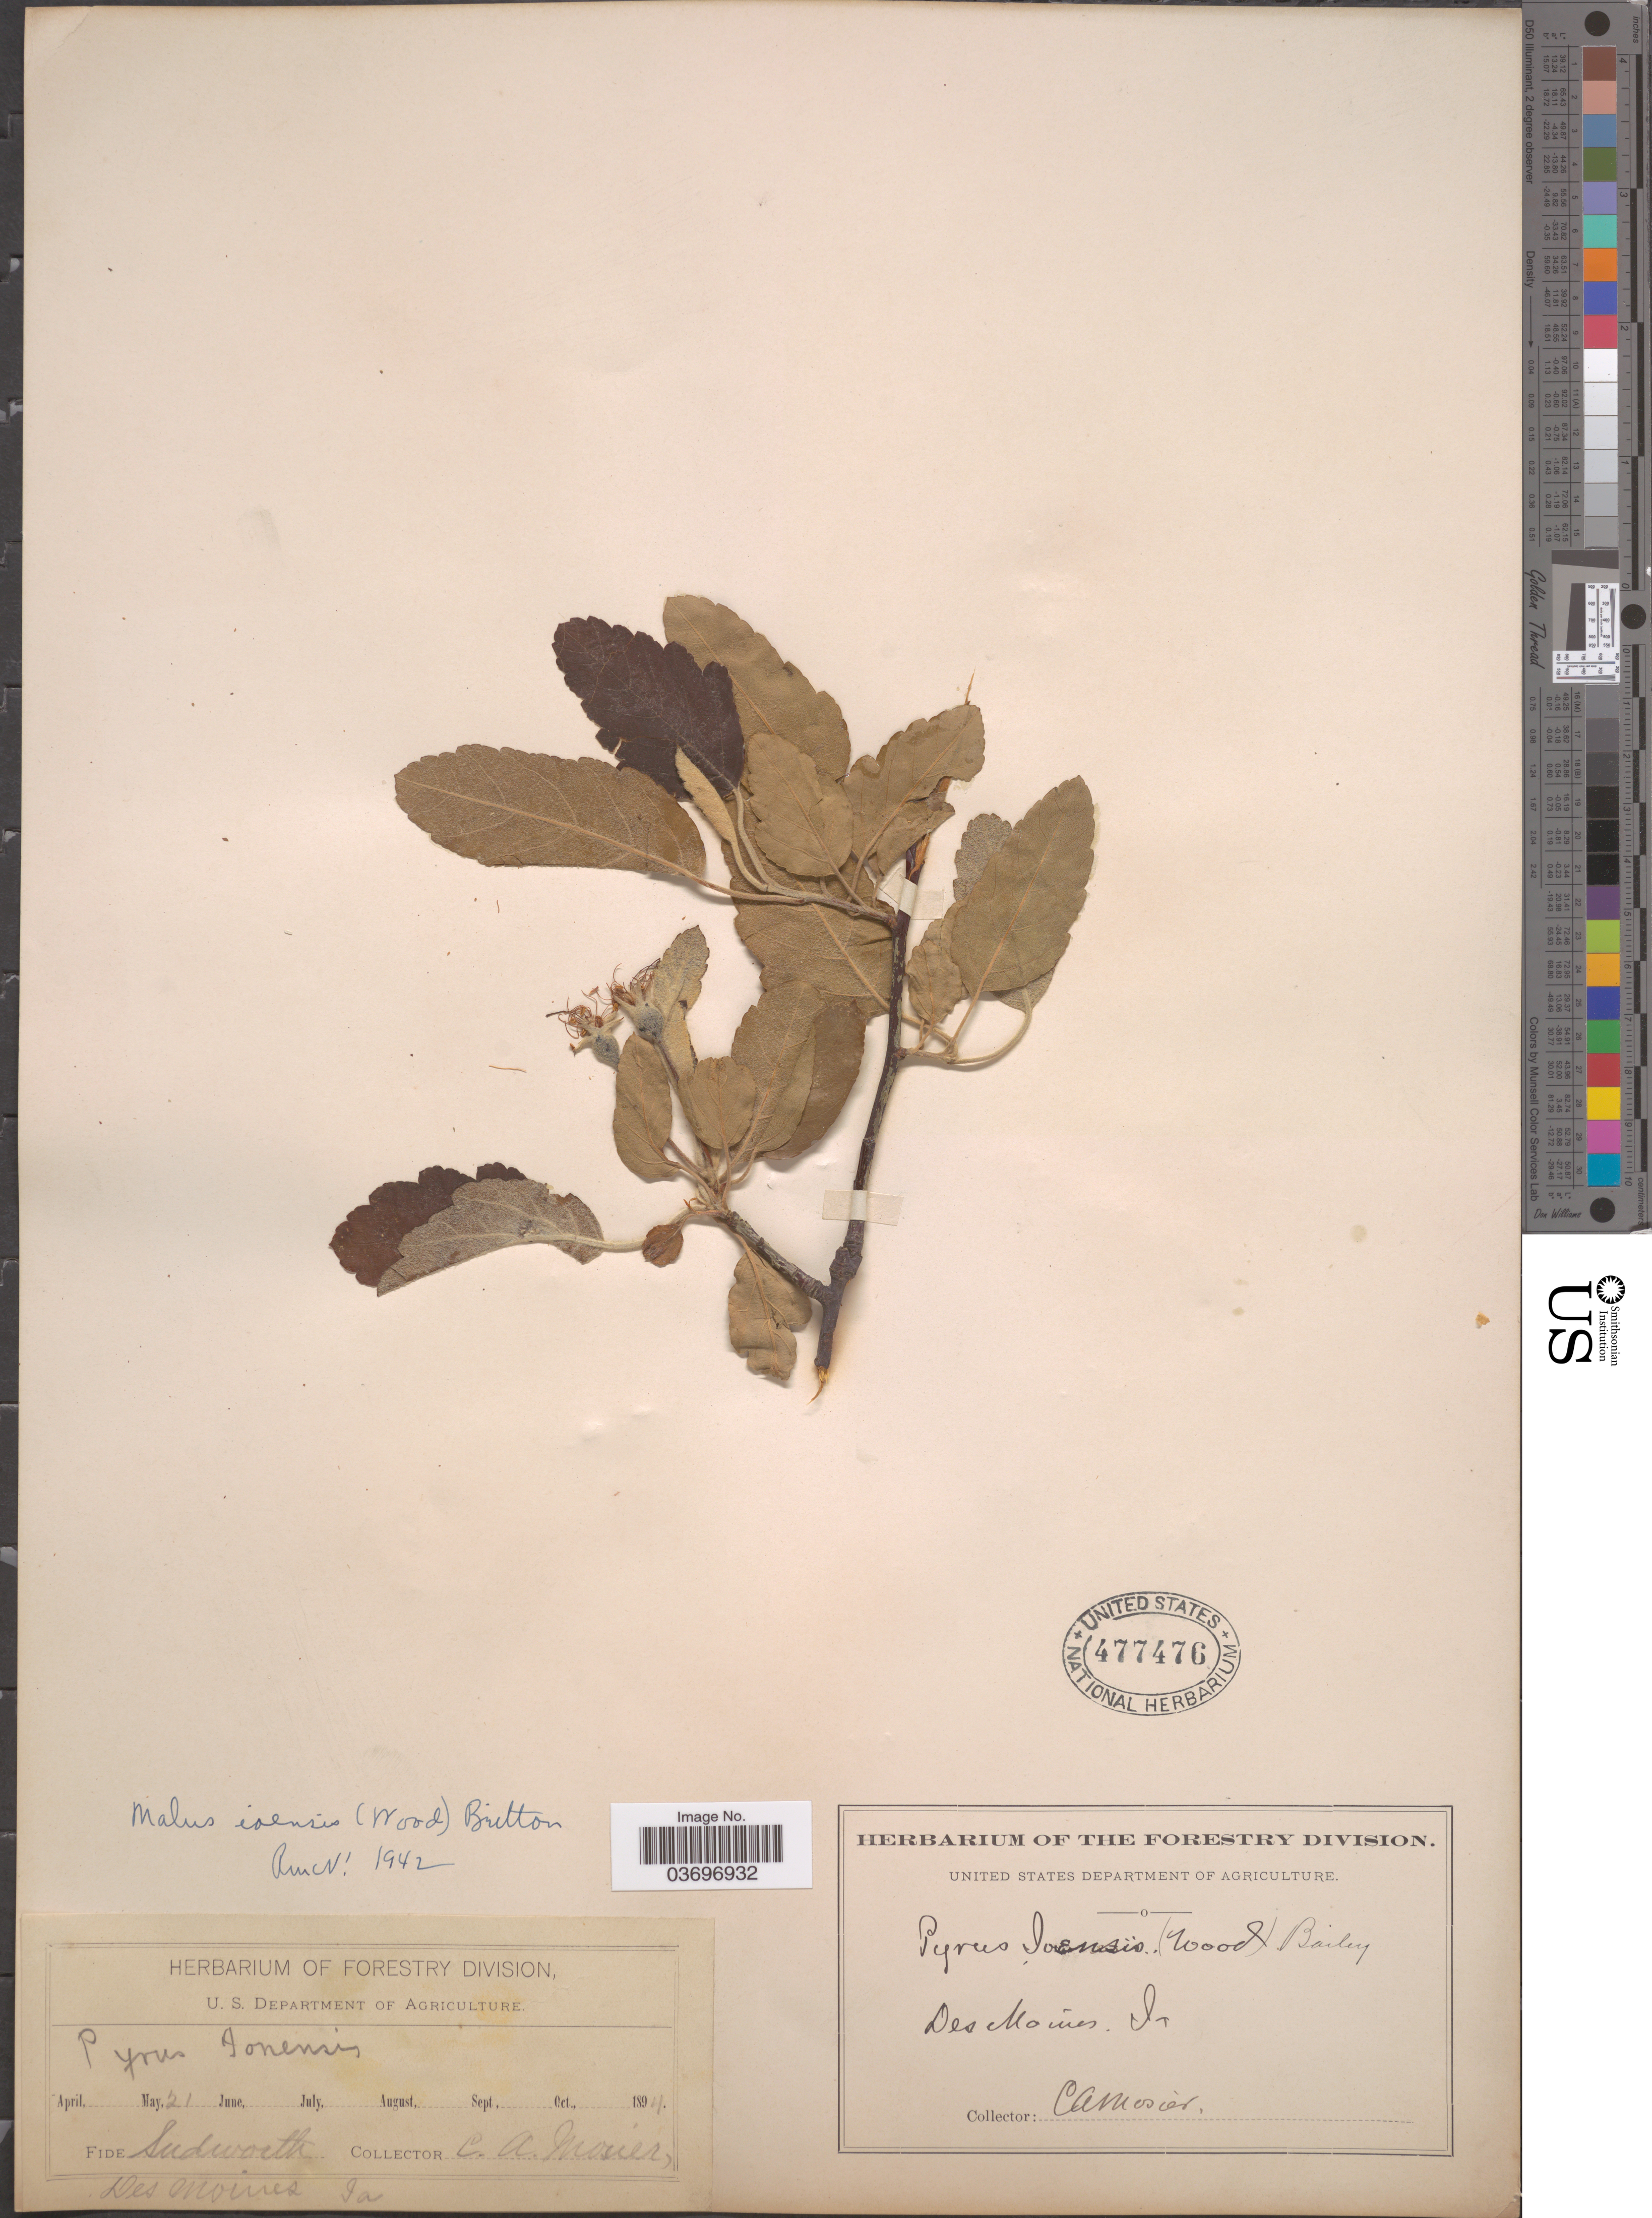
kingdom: Plantae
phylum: Tracheophyta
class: Magnoliopsida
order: Rosales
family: Rosaceae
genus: Malus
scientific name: Malus ioensis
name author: (Alph. Wood) Britton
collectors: C. A. Mosier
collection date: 1894-05-21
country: United States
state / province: Iowa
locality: Des Moines Is.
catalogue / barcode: US 477476